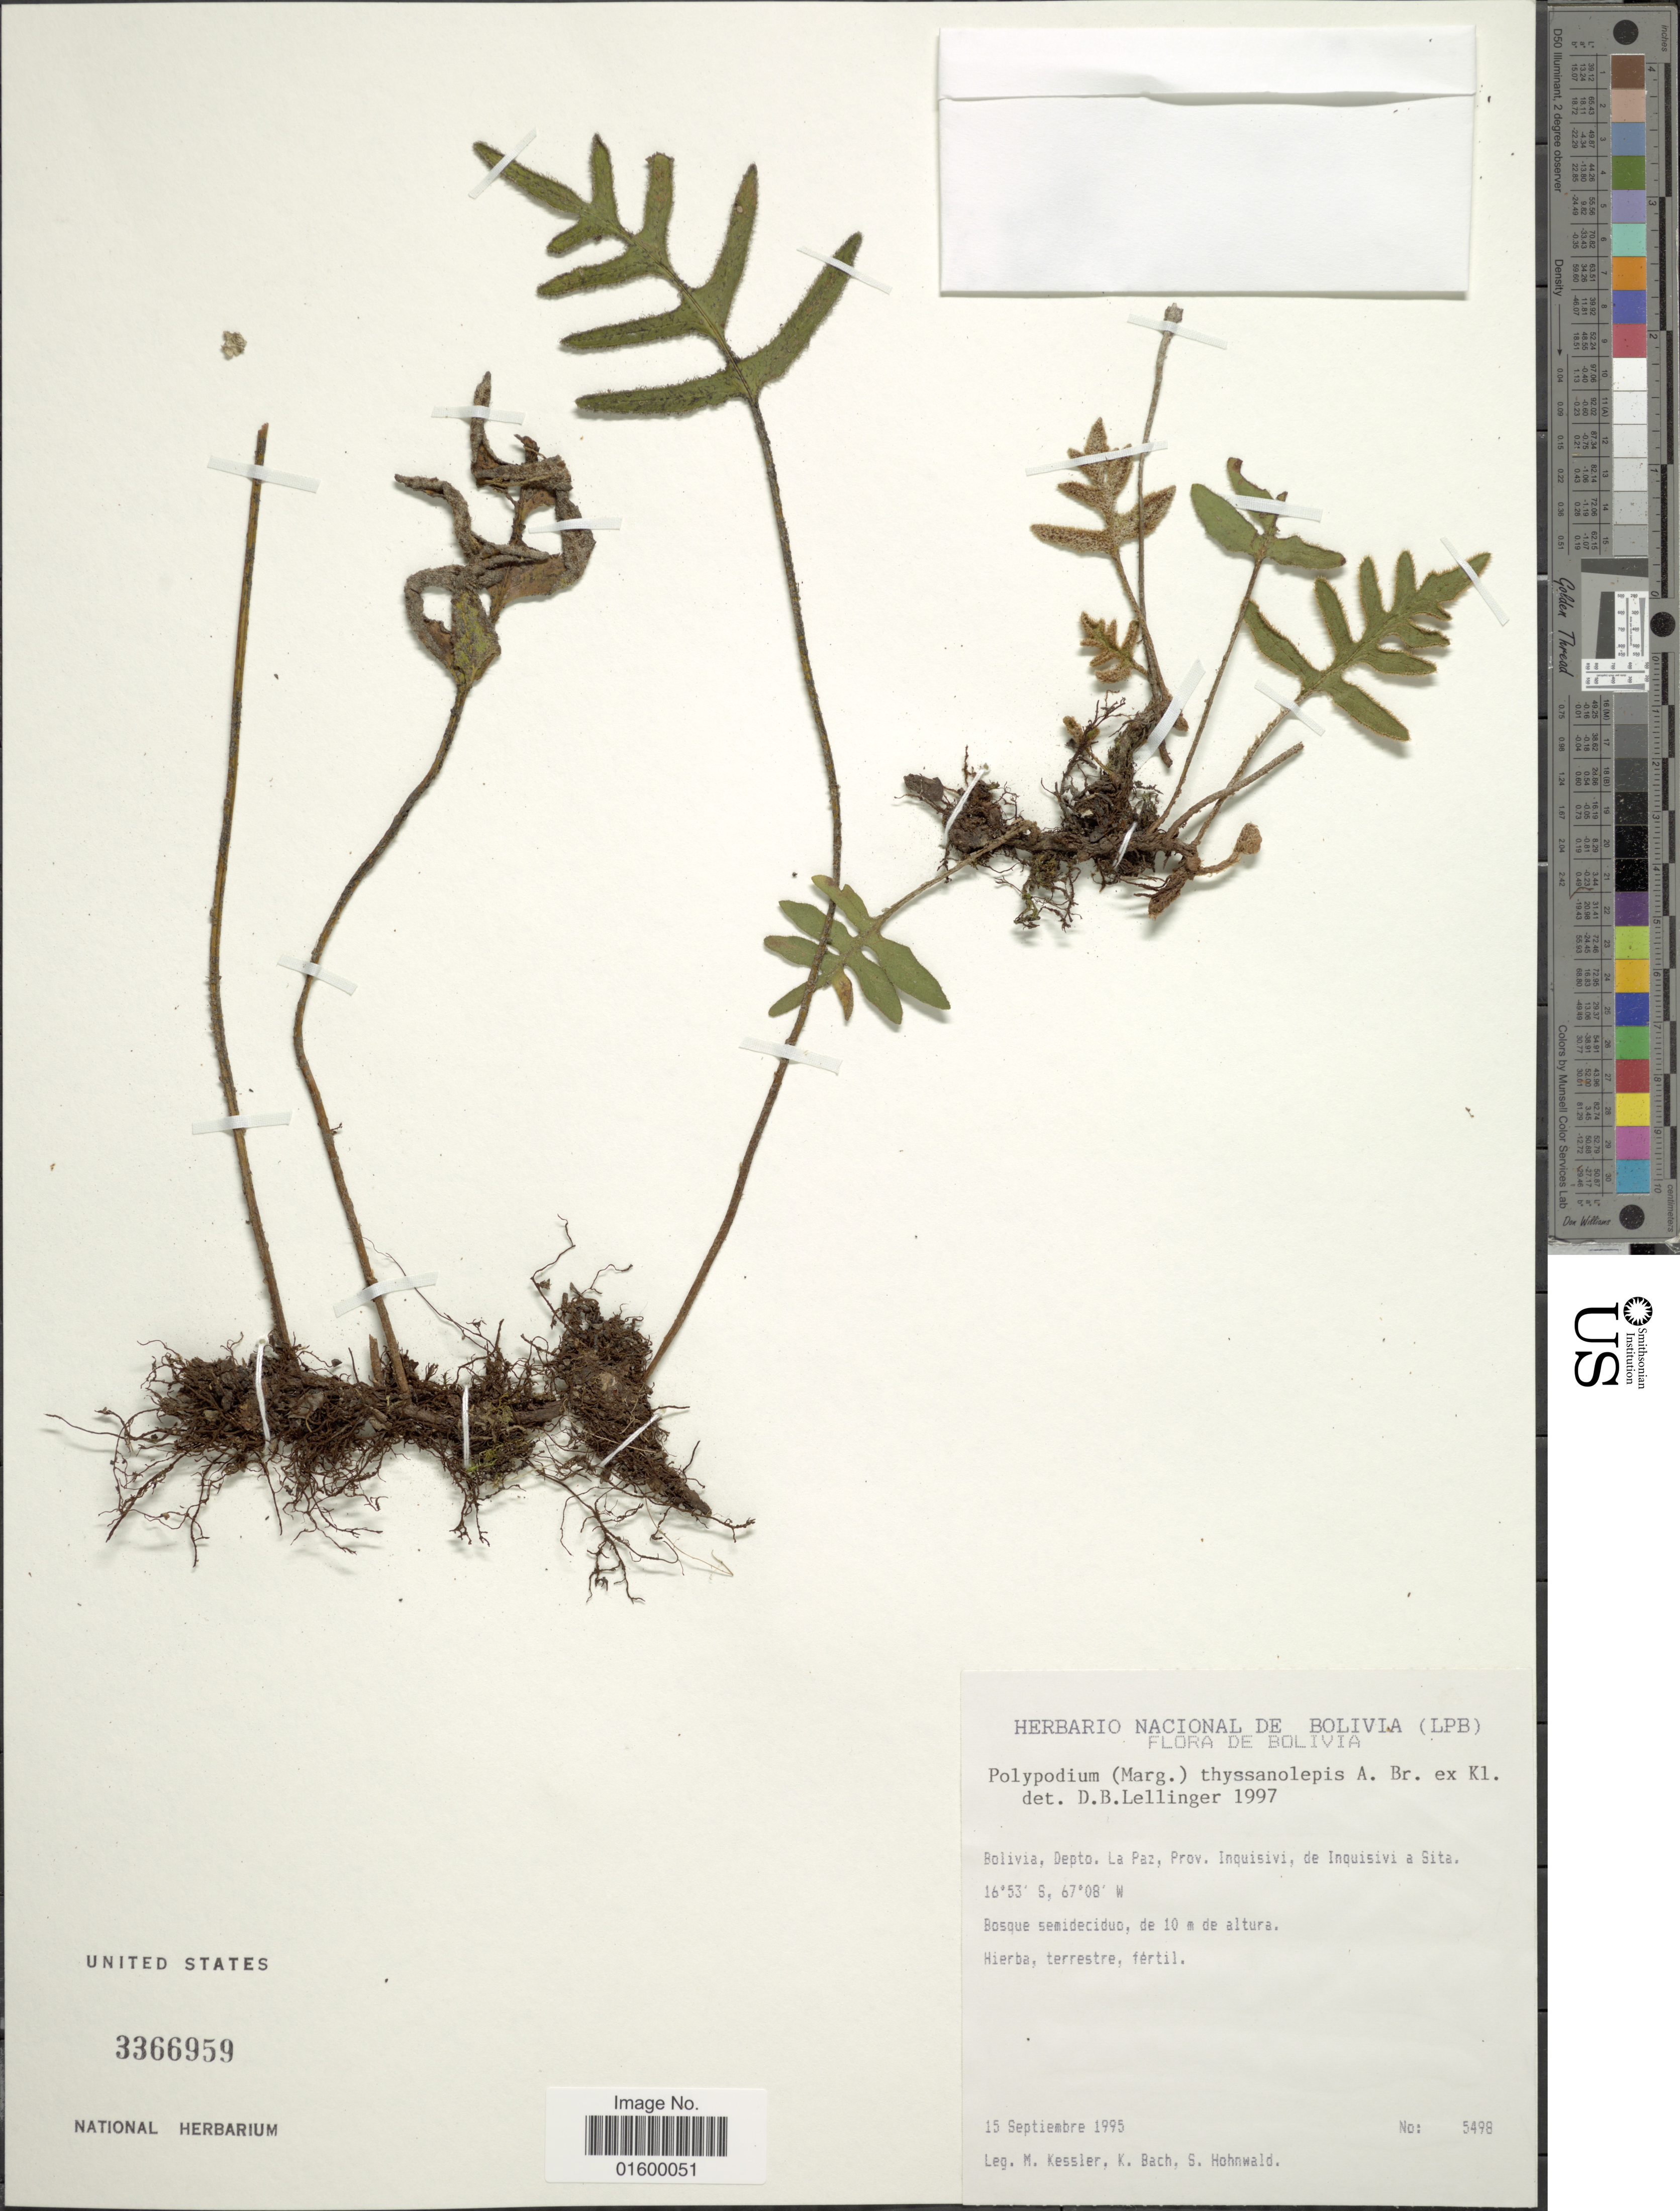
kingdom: Plantae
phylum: Tracheophyta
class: Polypodiopsida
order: Polypodiales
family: Polypodiaceae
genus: Pleopeltis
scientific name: Pleopeltis thyssanolepis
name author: (A. Braun ex Klotzsch) E.G. Andrews & Windham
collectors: M. Kessler, K. Bach & S. Hohnwald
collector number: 5498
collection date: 1995-09-15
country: Bolivia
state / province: La Paz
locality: Depto. La Paz, Prov. Inquisivi, de Inquisivi a Sita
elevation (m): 10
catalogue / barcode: US 3366959